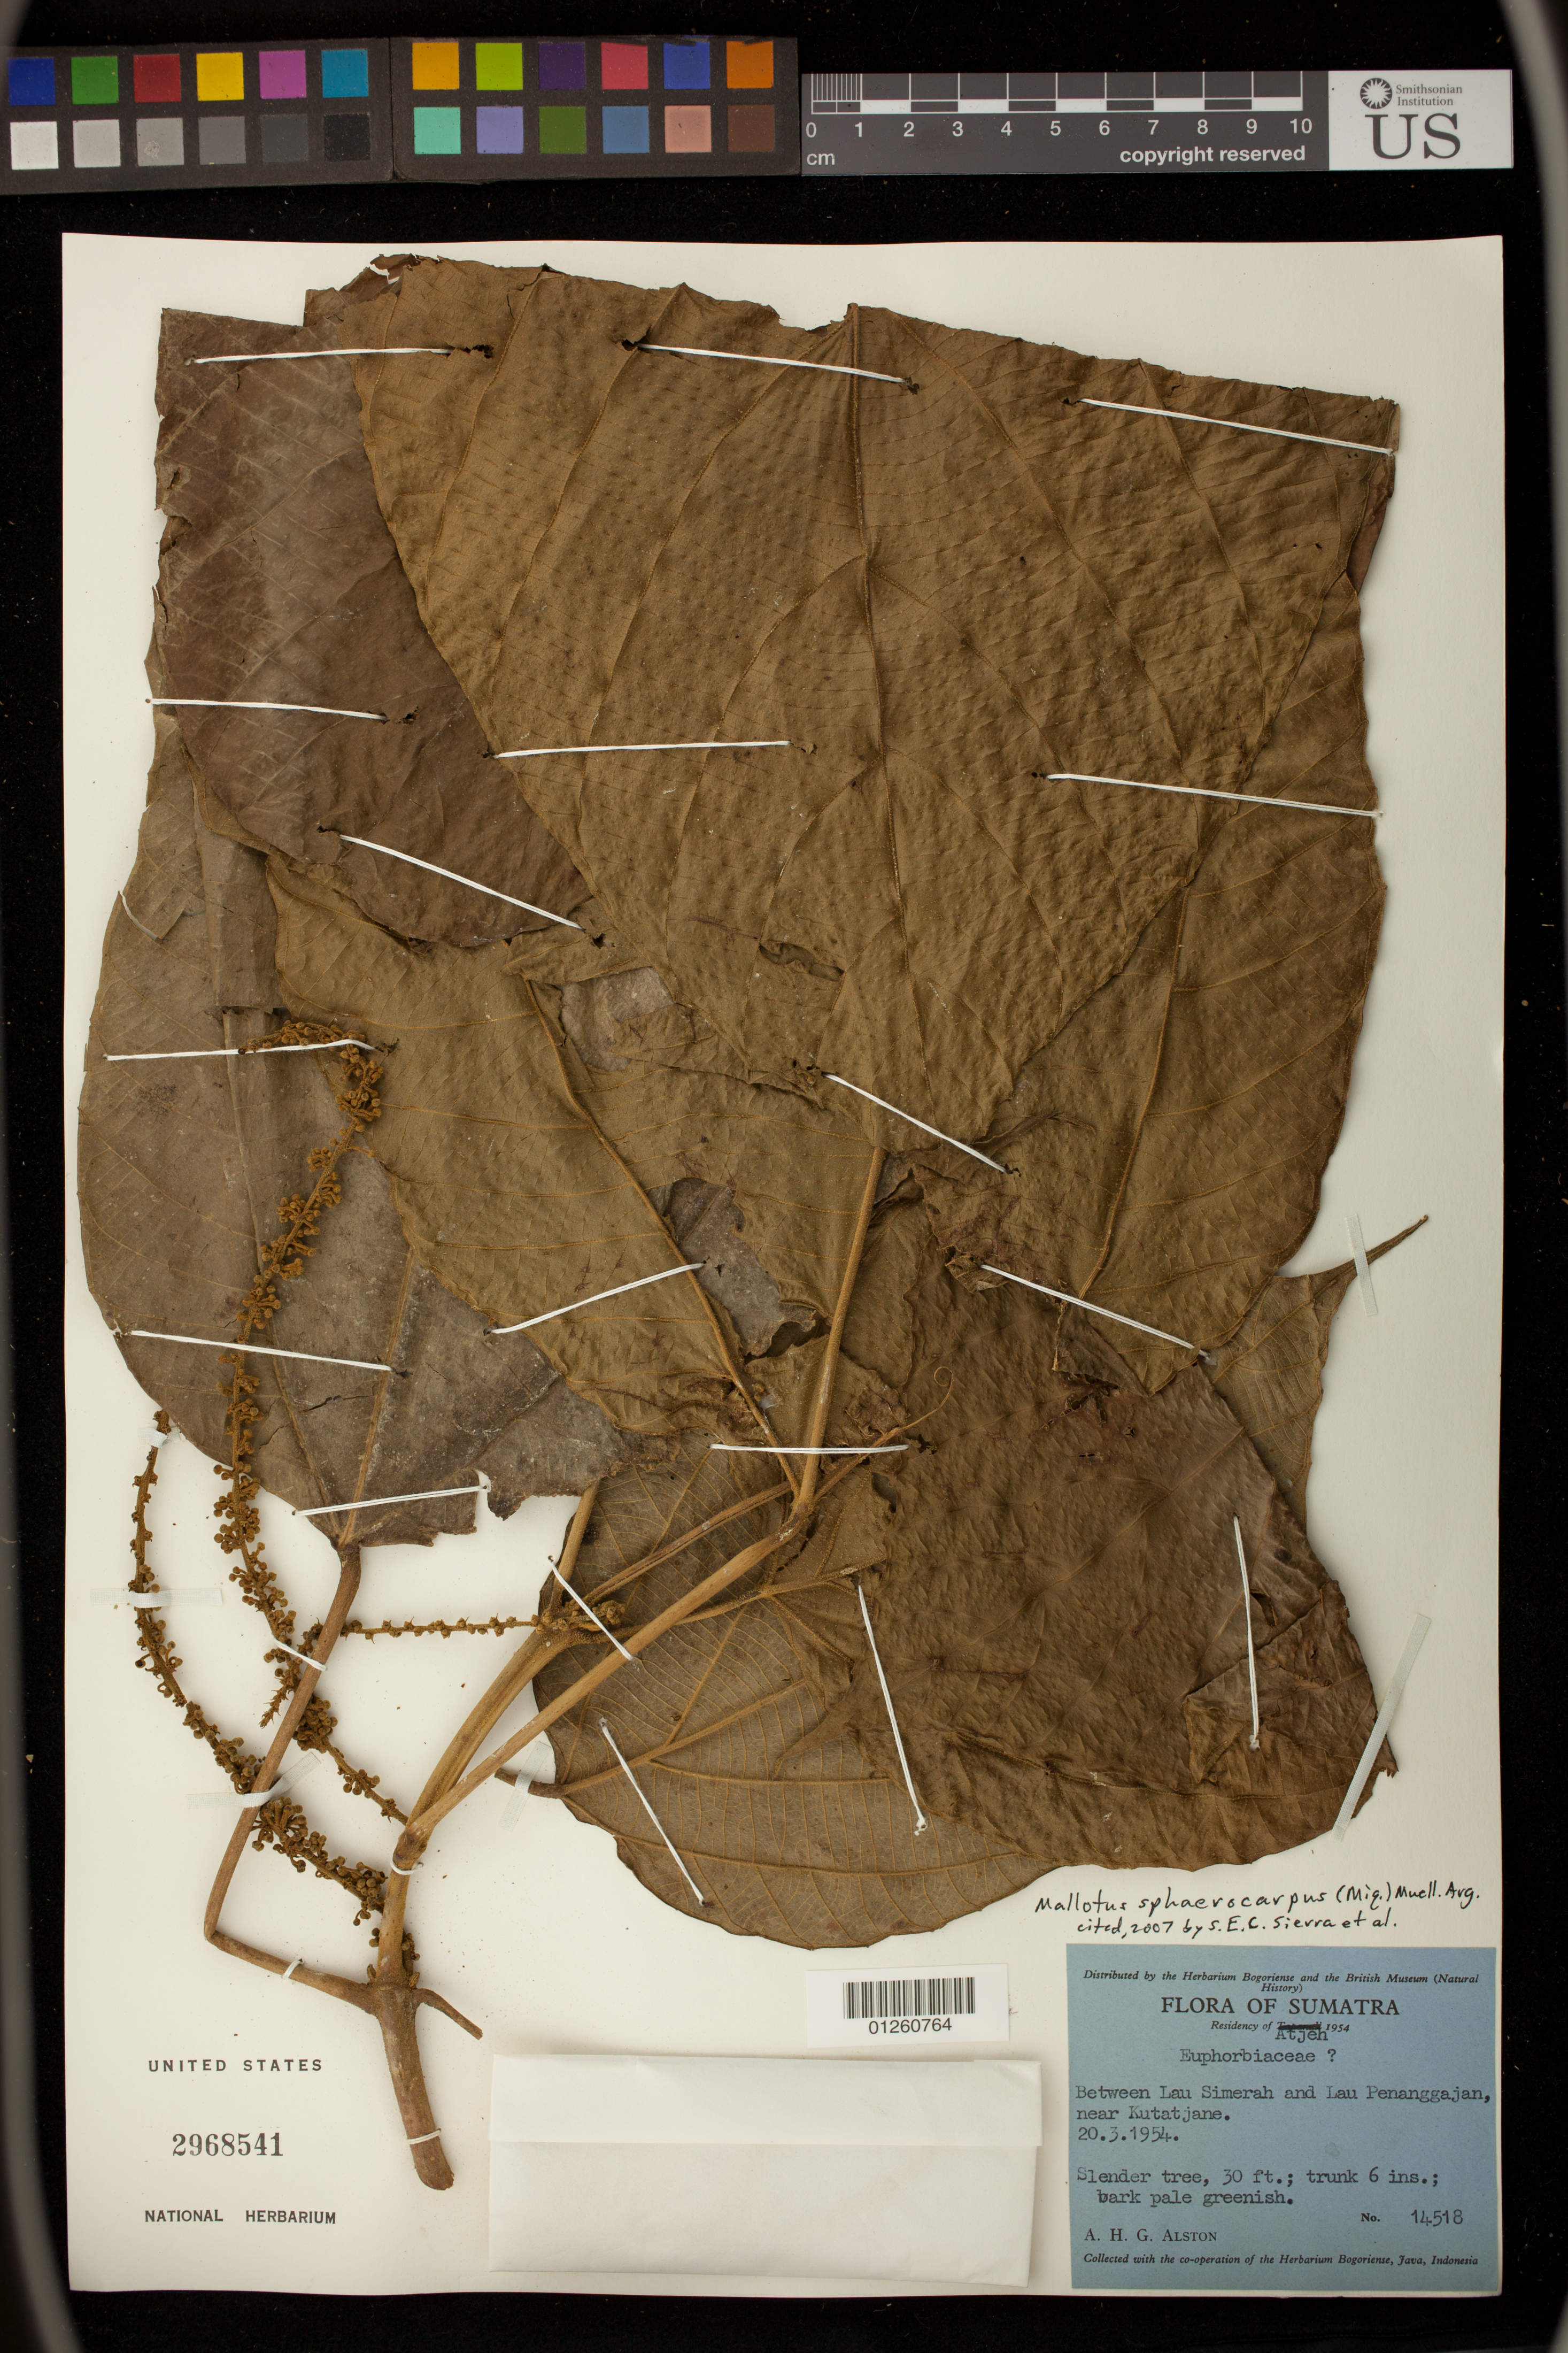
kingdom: Plantae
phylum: Tracheophyta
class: Magnoliopsida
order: Malpighiales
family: Euphorbiaceae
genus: Mallotus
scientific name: Mallotus sphaerocarpus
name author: (Miq.) Müll. Arg.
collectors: A. H. Alston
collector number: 14518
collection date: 1954-03-20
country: Indonesia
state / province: Sumatra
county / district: Aceh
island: Sumatra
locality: Atjeh. Between Lau Simerah and Lau Penanggajan, near Kutatjane.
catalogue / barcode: US 2968541